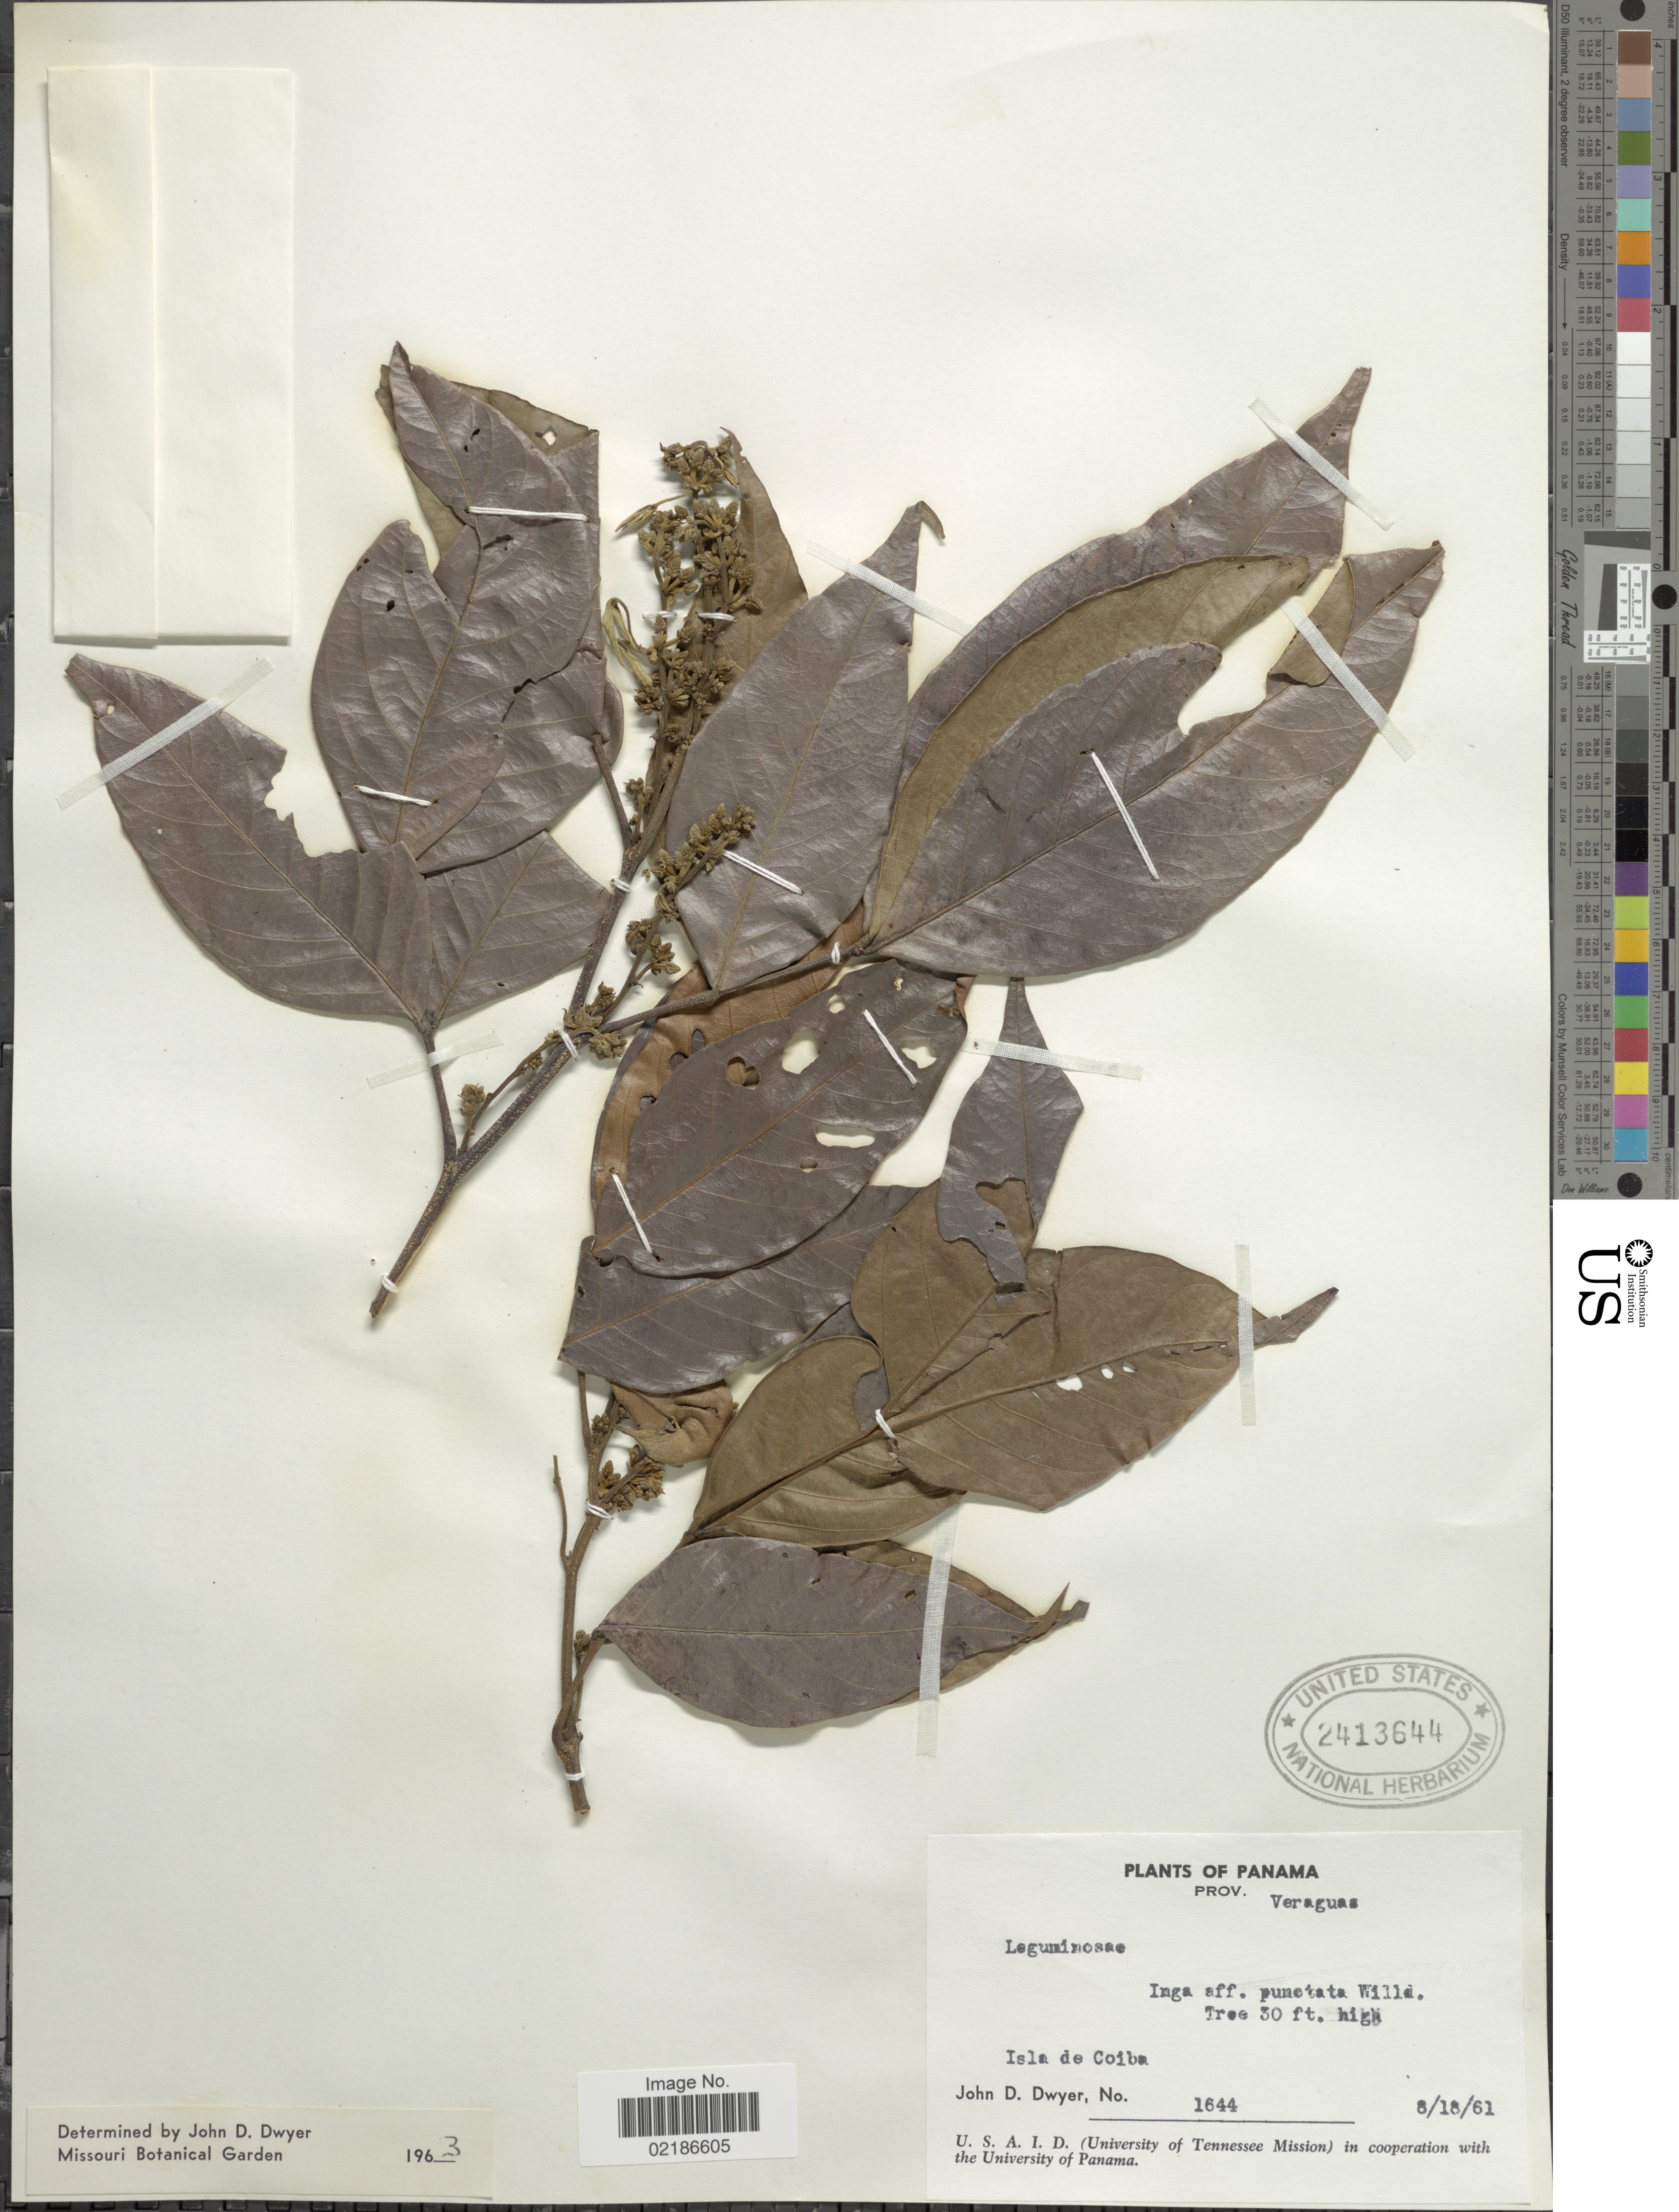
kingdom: Plantae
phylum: Tracheophyta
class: Magnoliopsida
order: Fabales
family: Fabaceae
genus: Inga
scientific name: Inga punctata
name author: Willd.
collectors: J. D. Dwyer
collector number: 1644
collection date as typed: Transcribed d/m/y: 18/8/61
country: Panama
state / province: Veraguas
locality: Isla de Coiba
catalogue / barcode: US 2413644